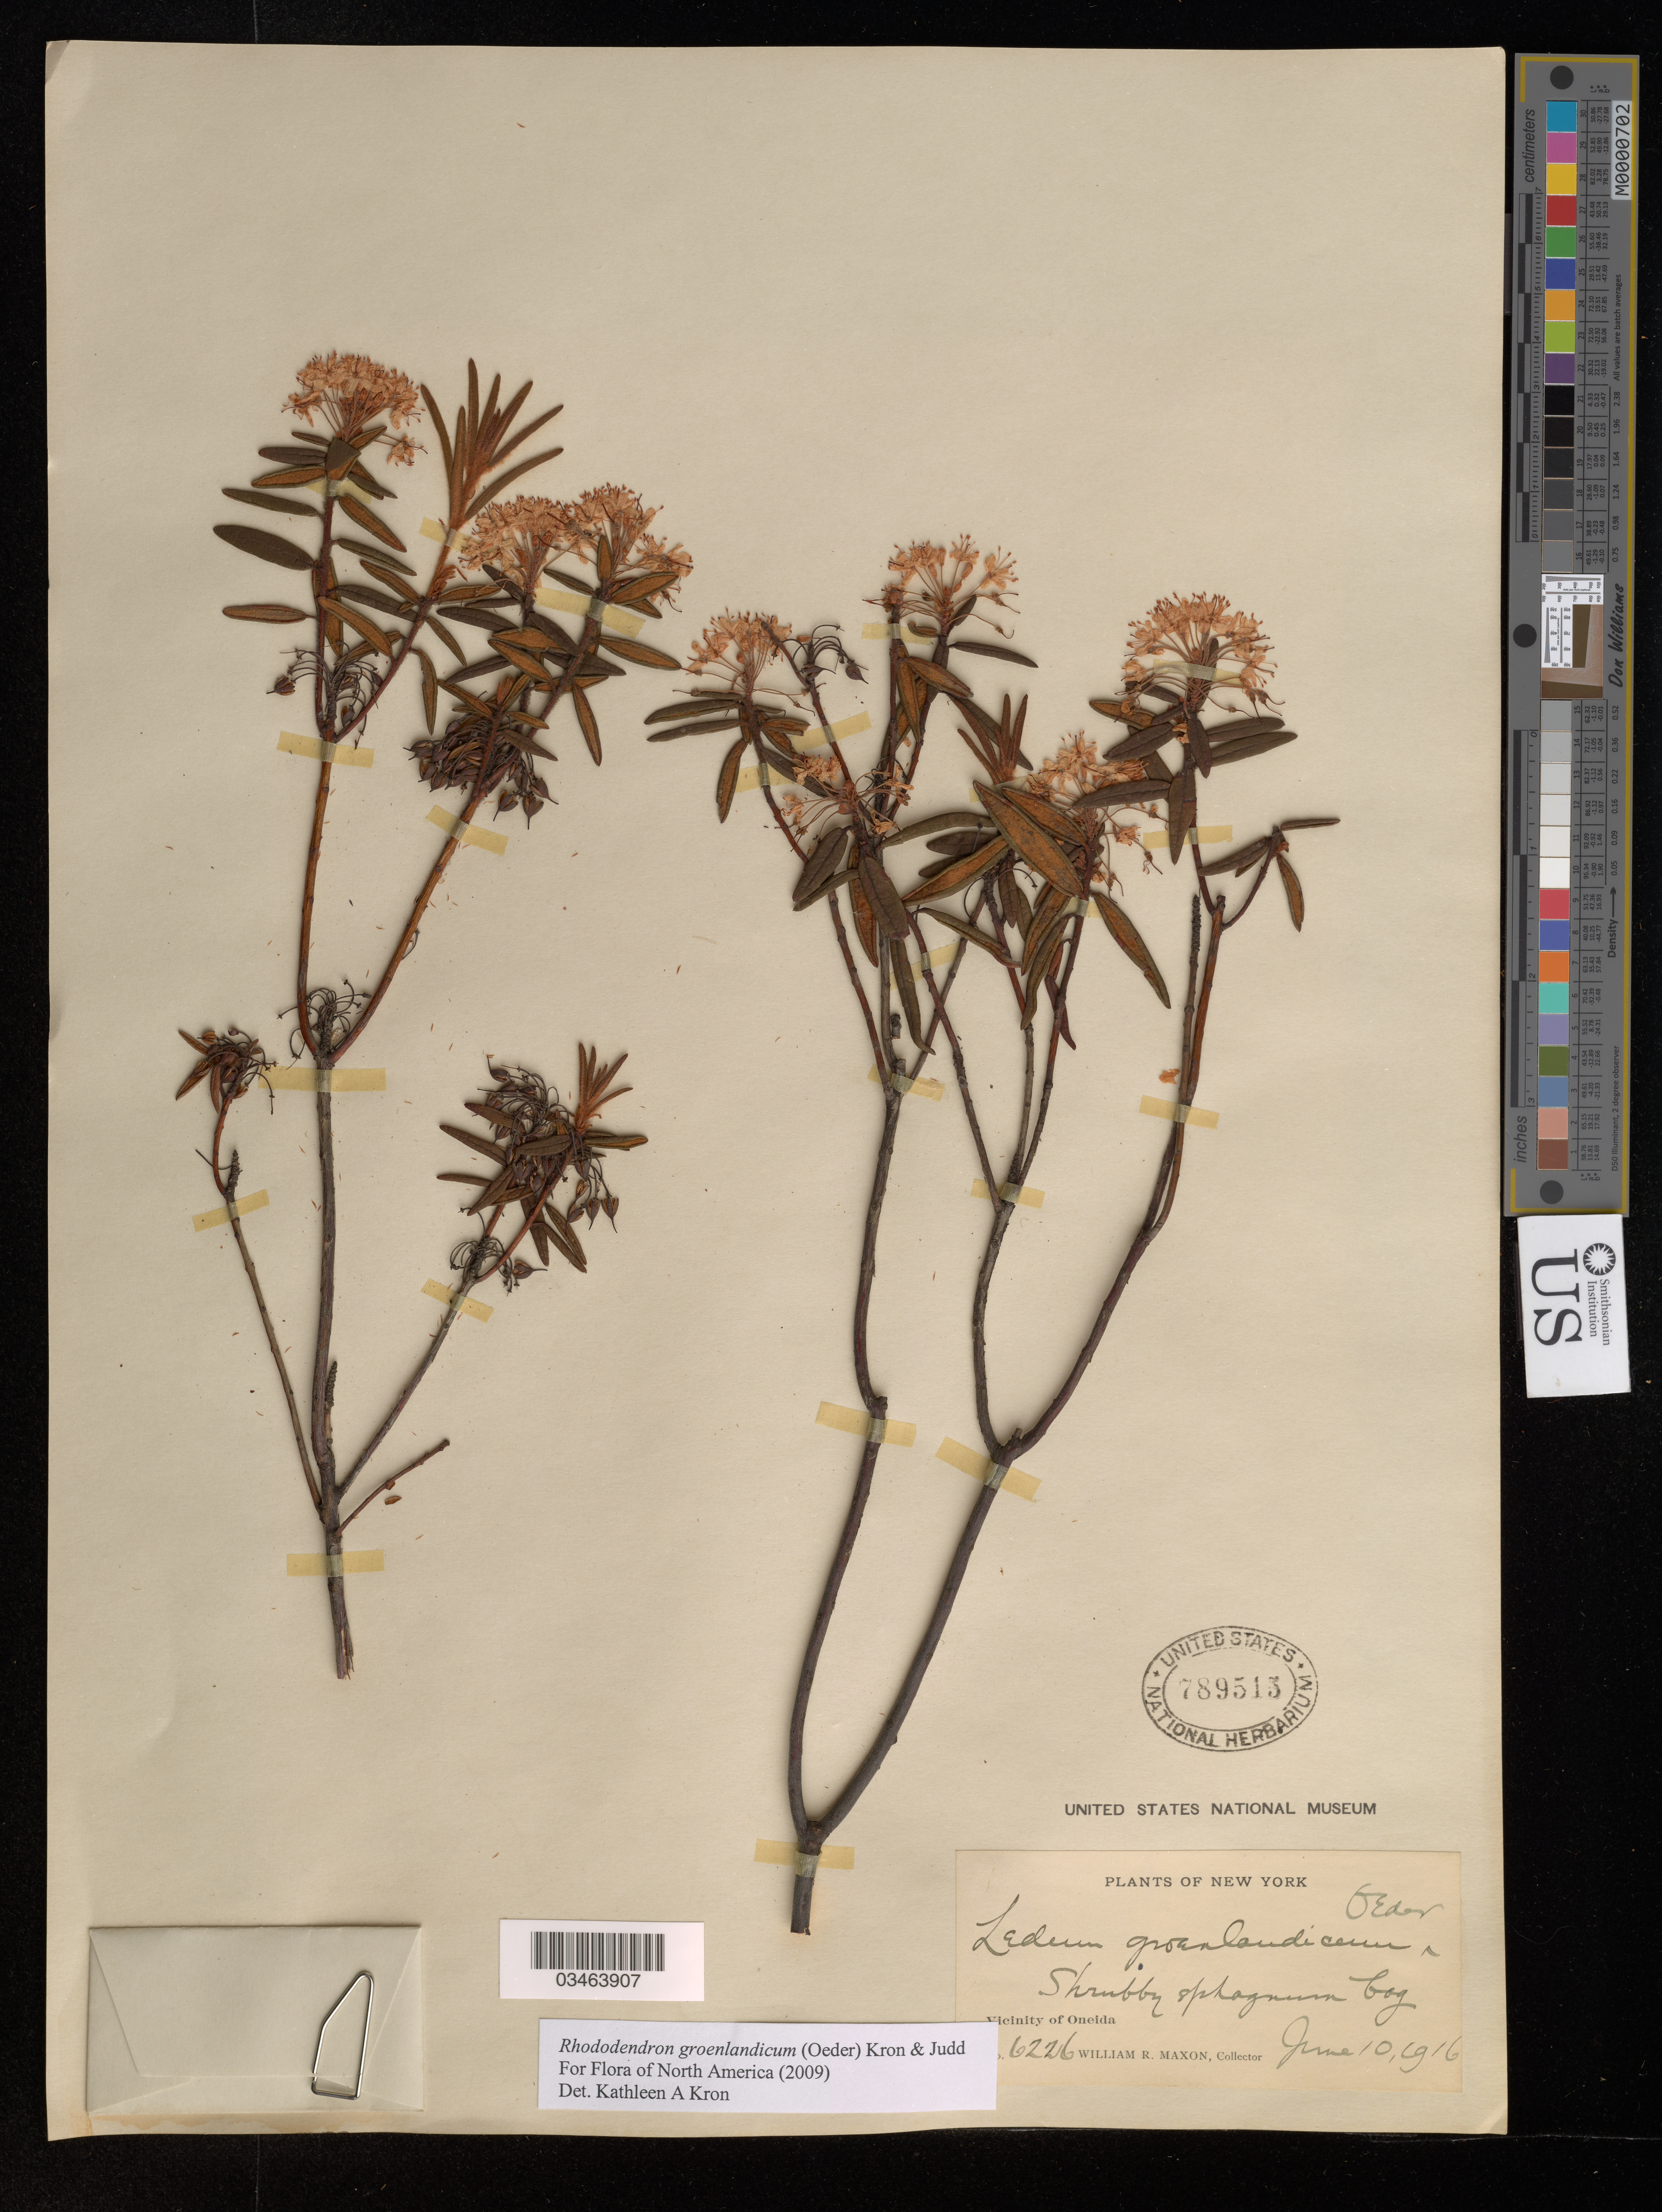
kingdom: Plantae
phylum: Tracheophyta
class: Magnoliopsida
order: Ericales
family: Ericaceae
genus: Rhododendron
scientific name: Rhododendron groenlandicum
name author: (Oeder) Kron & Judd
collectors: W. R. Maxon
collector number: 6226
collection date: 1916-06-10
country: United States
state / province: New York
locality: Vicinity of Oneida.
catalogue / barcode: US 789513